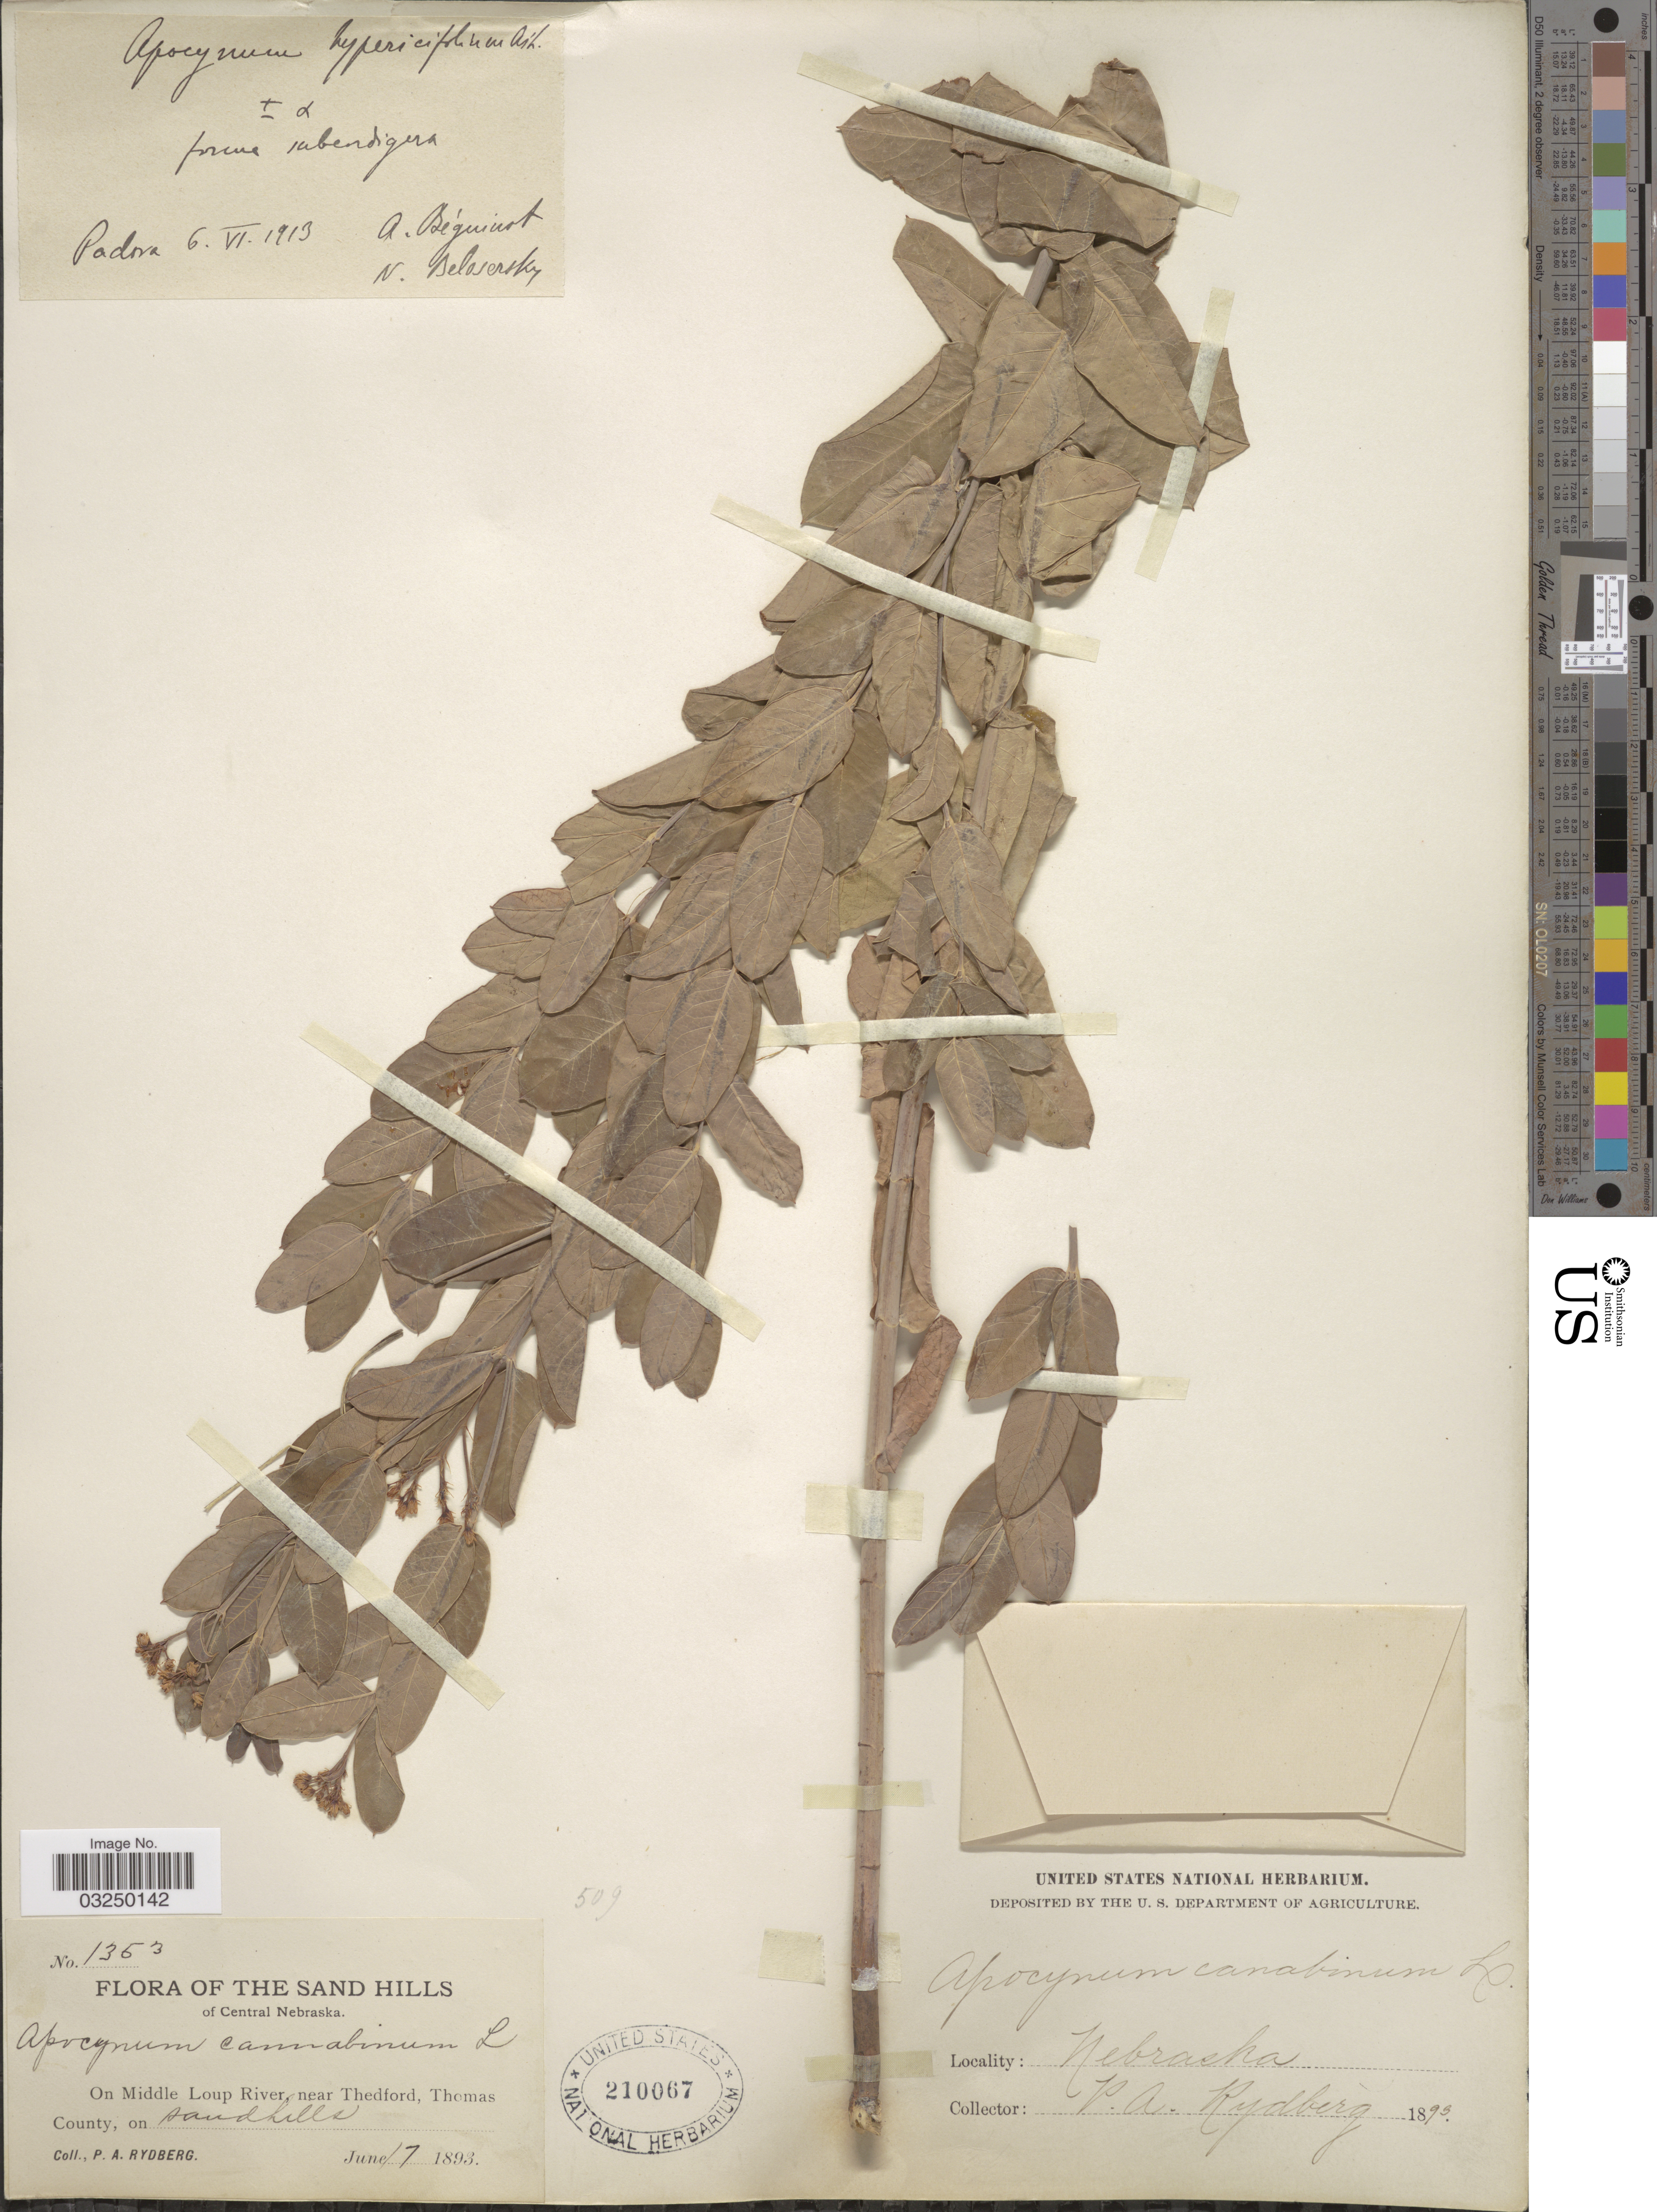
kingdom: Plantae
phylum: Tracheophyta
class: Magnoliopsida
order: Gentianales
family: Apocynaceae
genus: Apocynum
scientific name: Apocynum sibiricum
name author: Jacq.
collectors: P. A. Rydberg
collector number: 1353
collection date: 1893-06-17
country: United States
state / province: Nebraska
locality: The Sand Hills of Central Nebraska. On Middle Loup River, near Thedford, Thomas County, on sandhills.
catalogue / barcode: US 210067